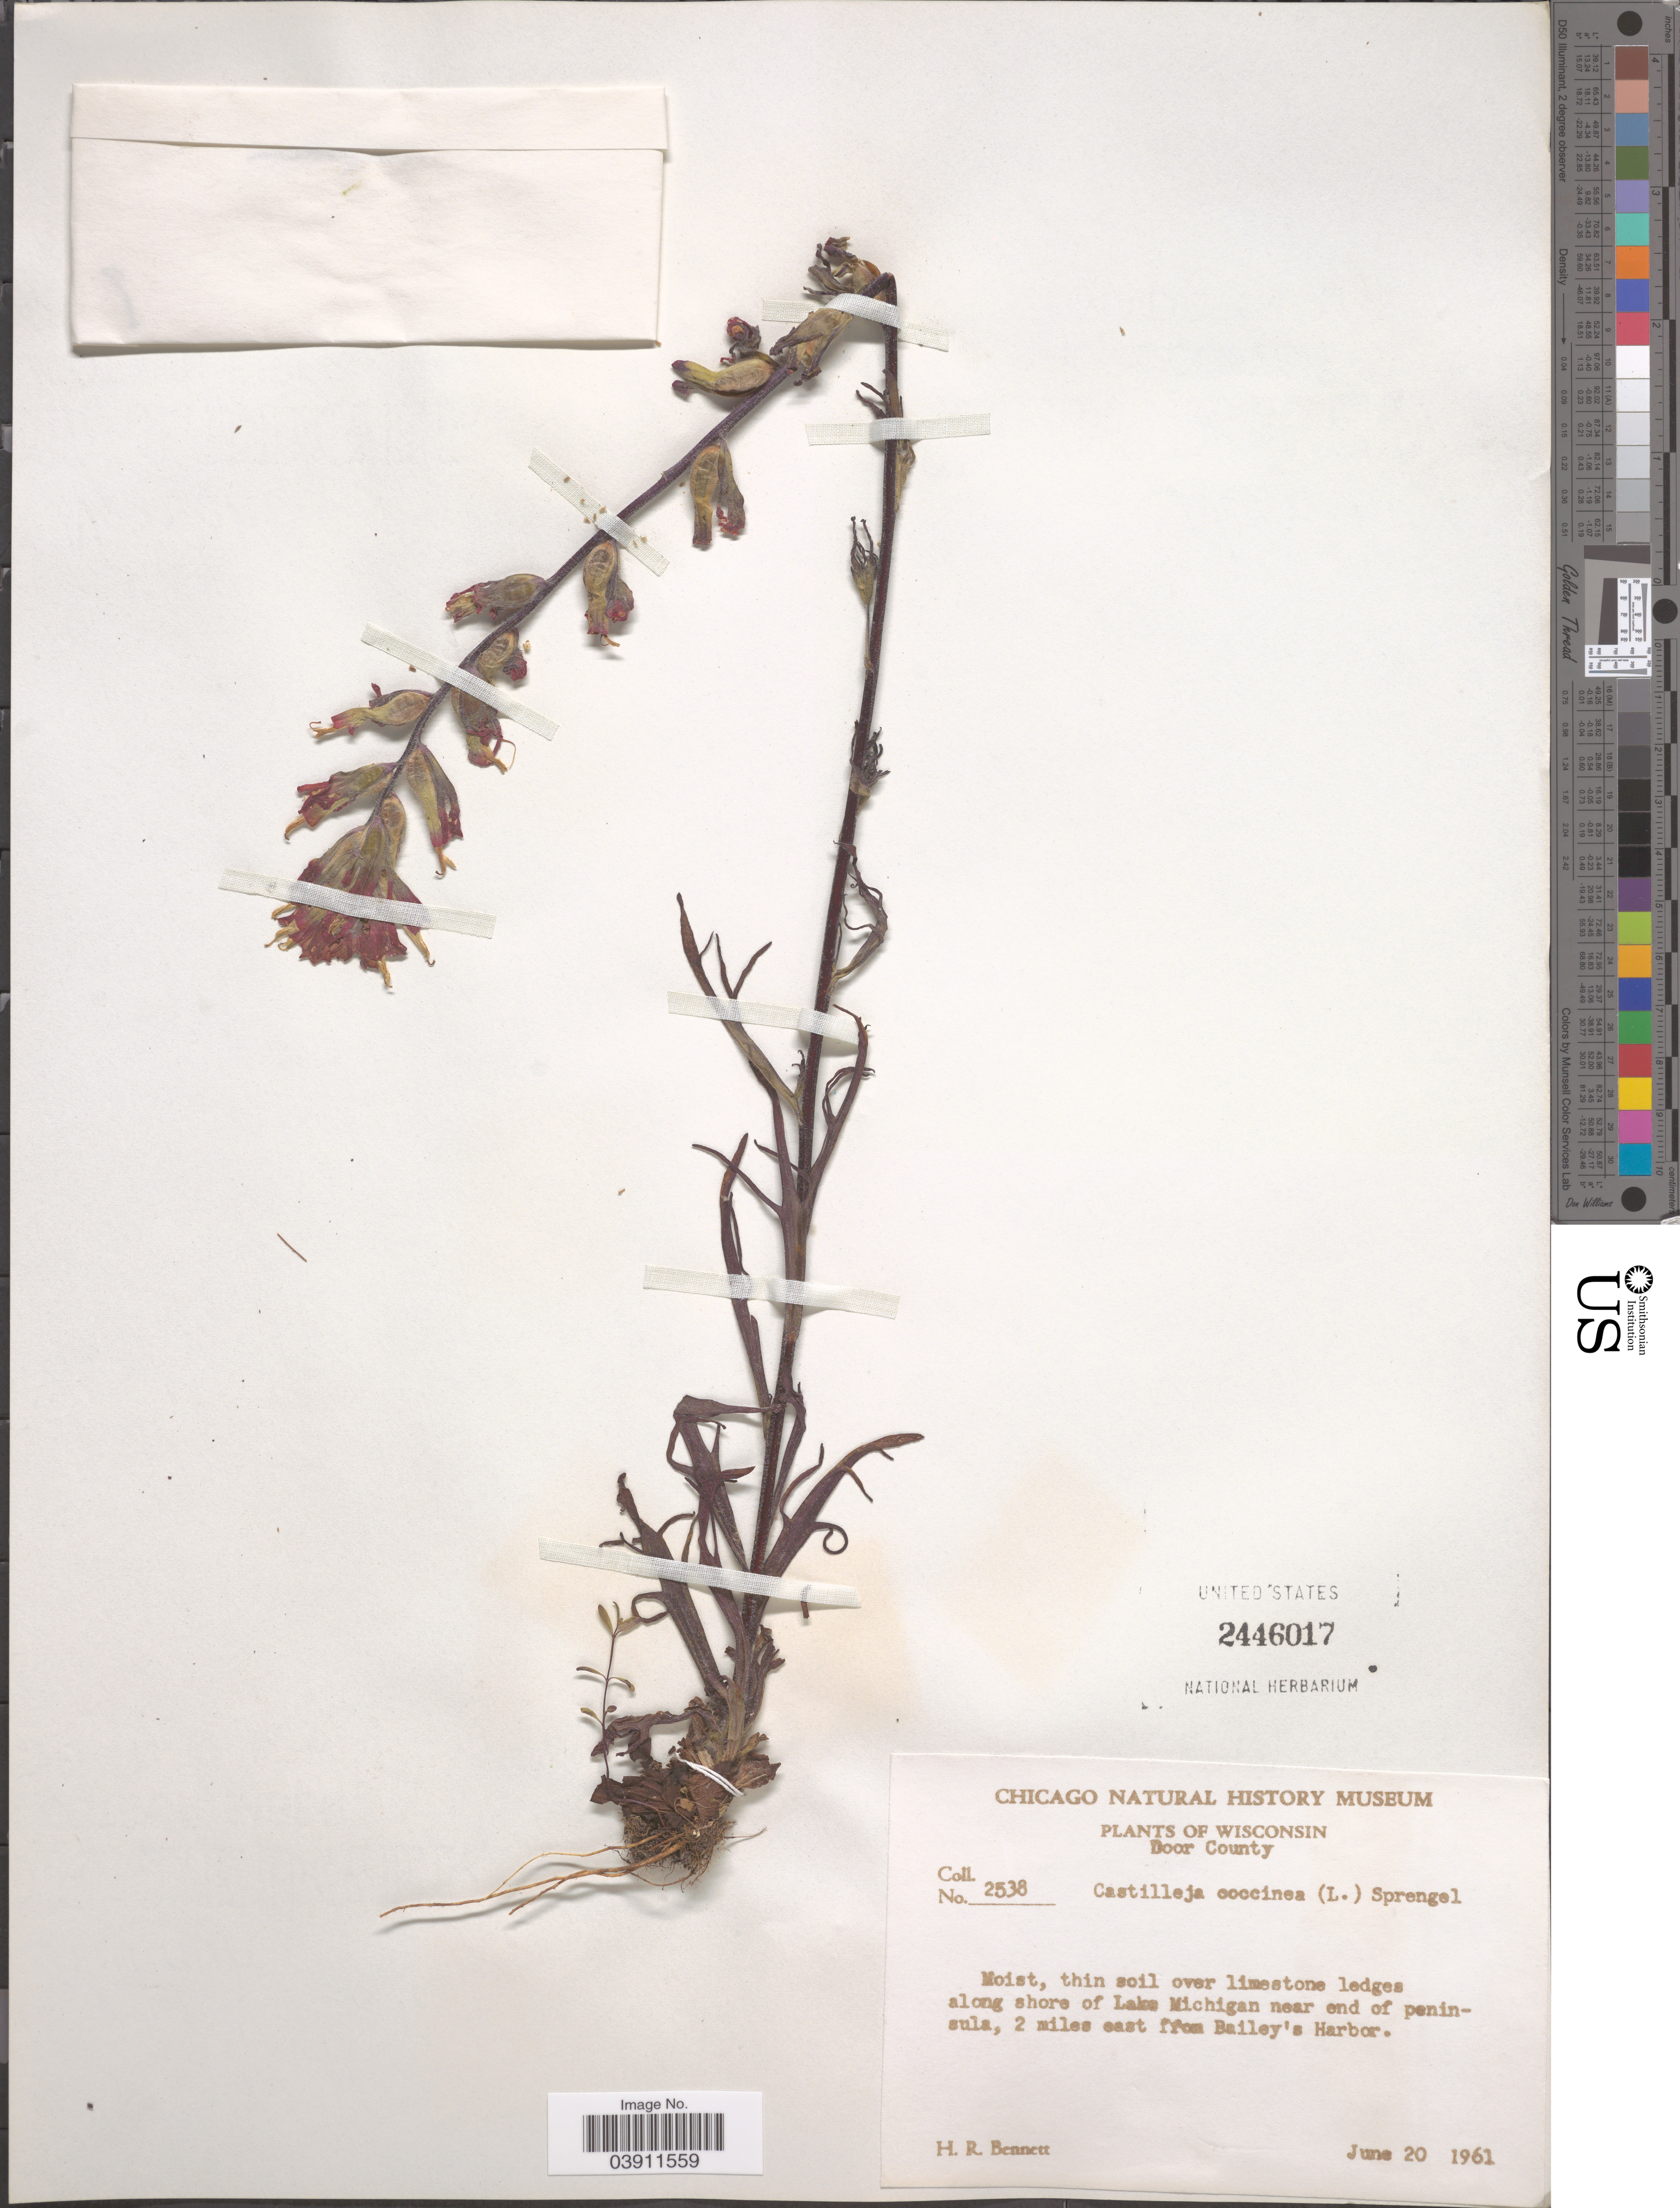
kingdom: Plantae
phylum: Tracheophyta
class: Magnoliopsida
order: Lamiales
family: Orobanchaceae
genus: Castilleja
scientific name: Castilleja coccinea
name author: (L.) Spreng.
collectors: H. R. Bennett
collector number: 2538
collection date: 1961-06-20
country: United States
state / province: Wisconsin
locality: Door County. Along shore of Lake Michigan near end of peninsula, 2 miles east from Bailey's Harbor.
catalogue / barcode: US 2446017